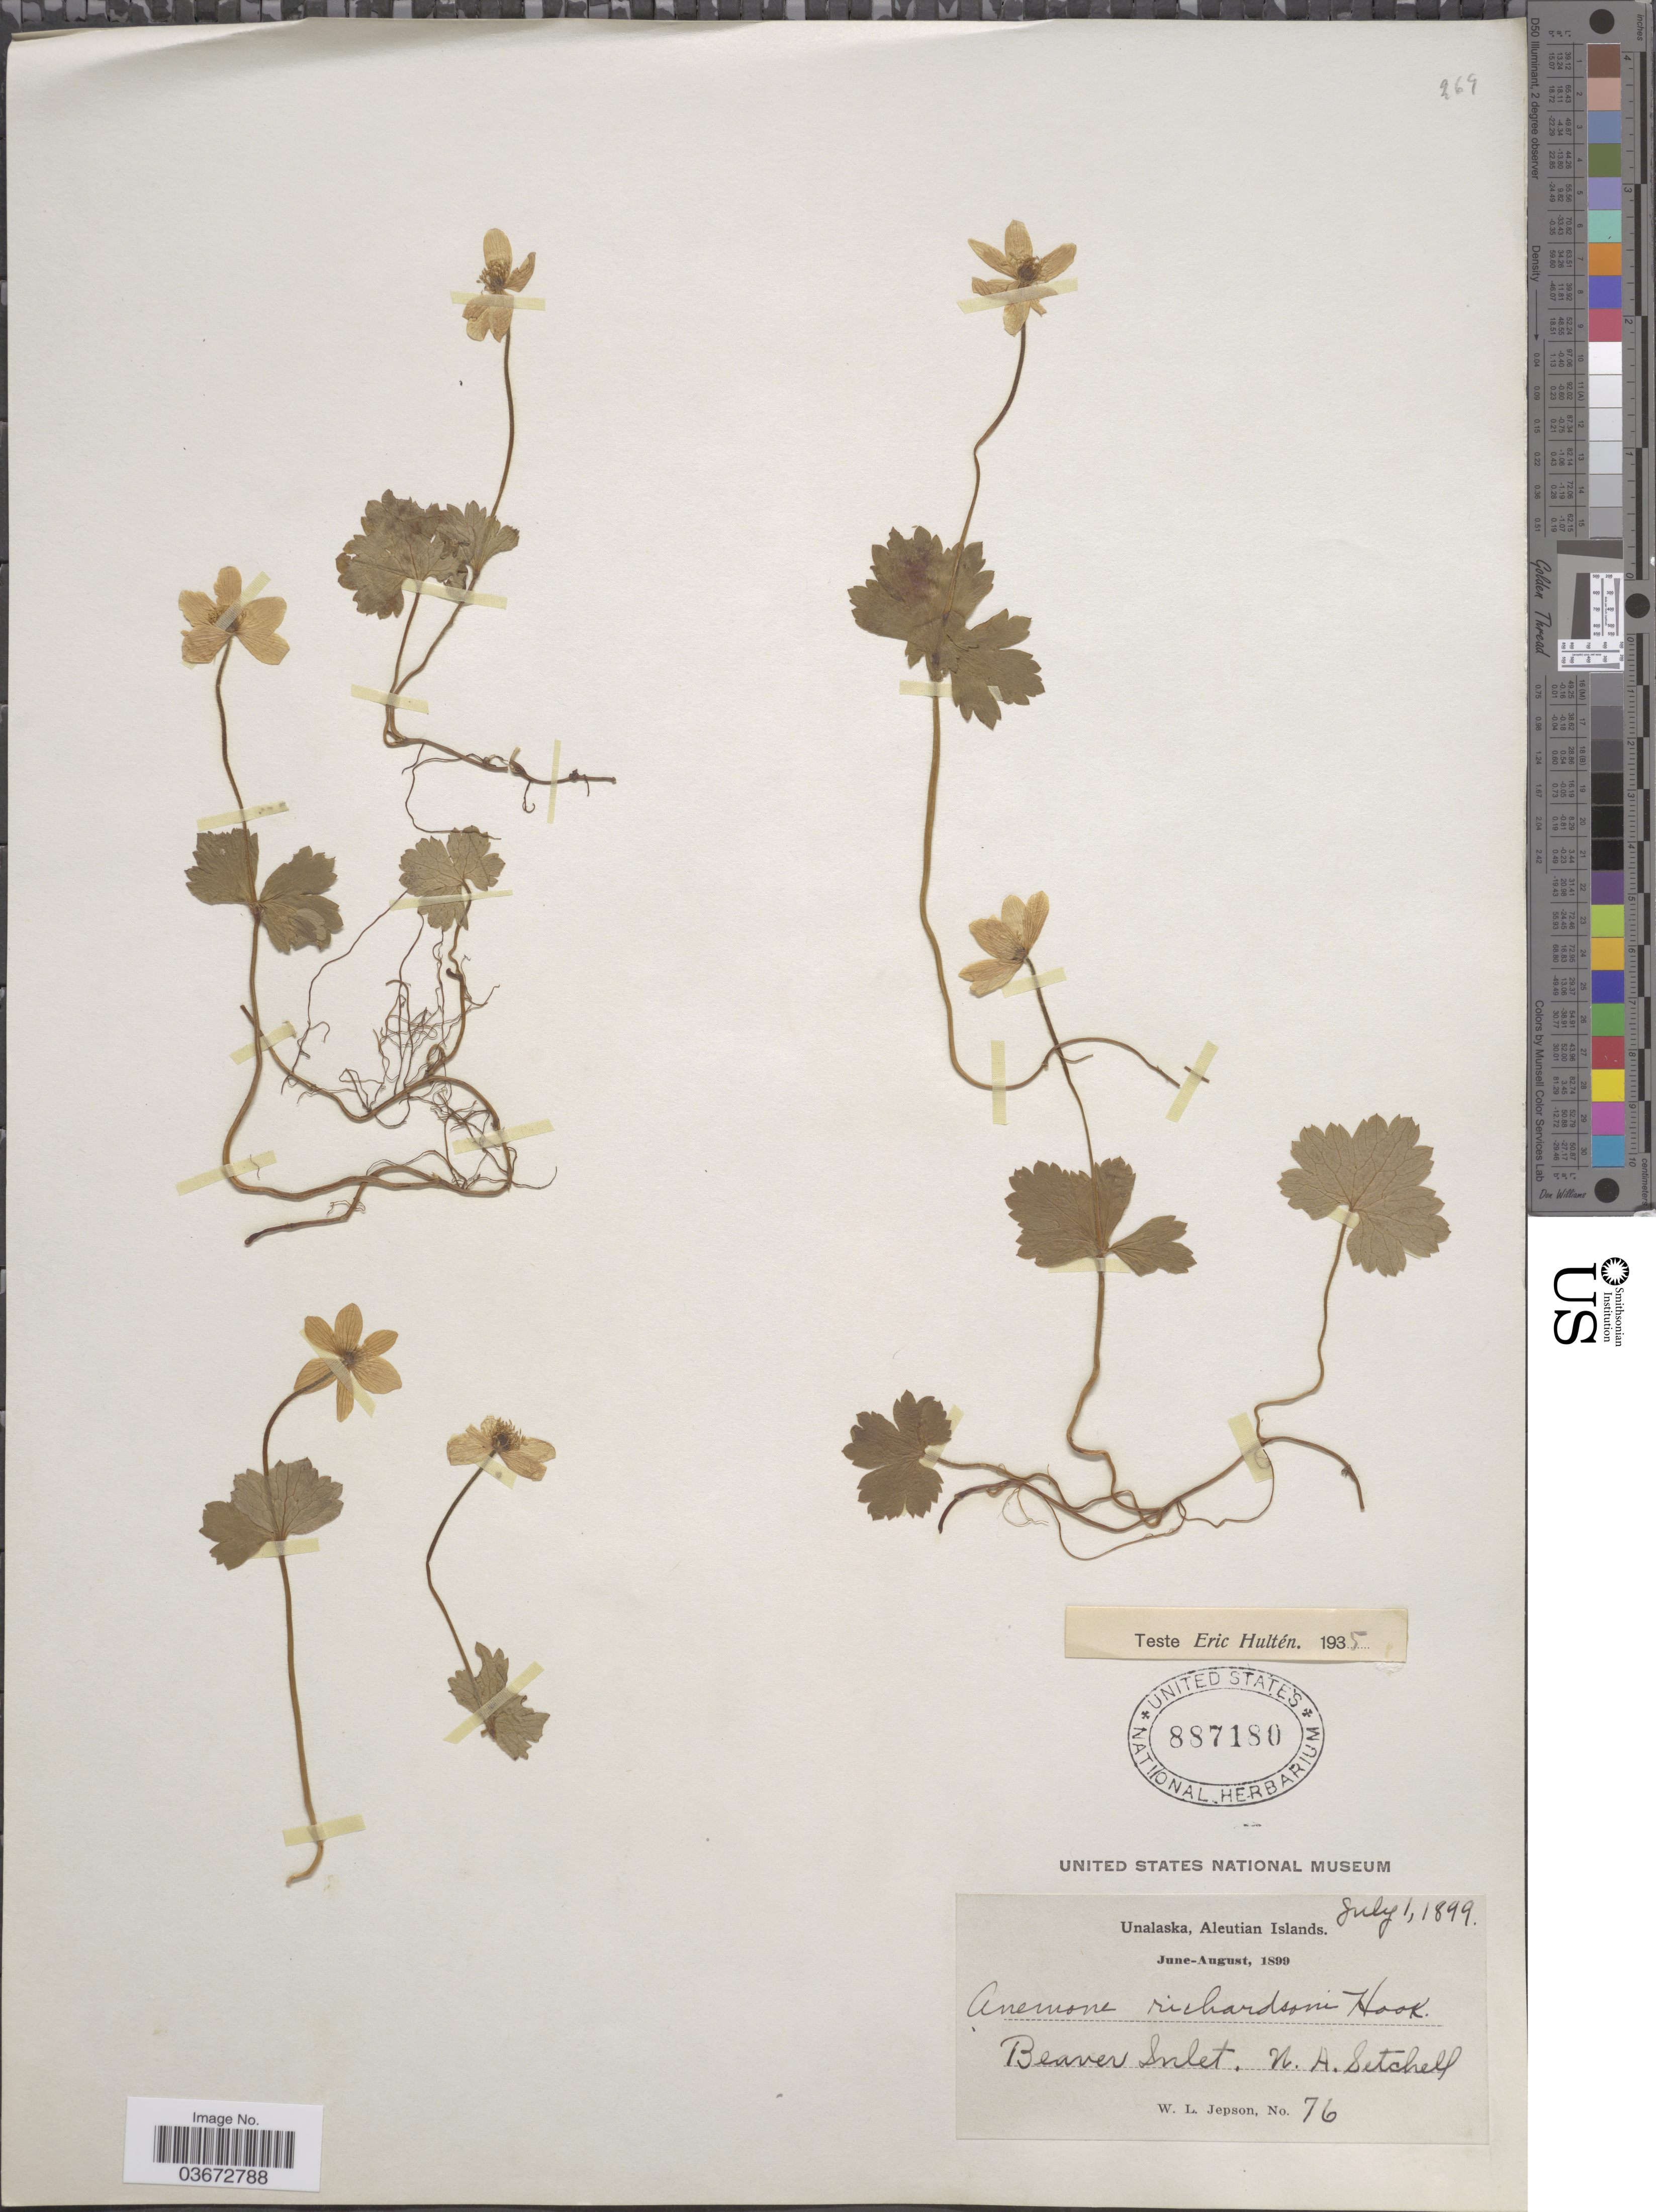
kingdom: Plantae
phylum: Tracheophyta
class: Magnoliopsida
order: Ranunculales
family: Ranunculaceae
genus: Anemone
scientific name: Anemone richardsonii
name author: Hook.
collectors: W. L. Jepson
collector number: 76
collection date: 1899-07-01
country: United States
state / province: Alaska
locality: Unalaska, Aleutian Islands. Beaver Inlet.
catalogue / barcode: US 887180